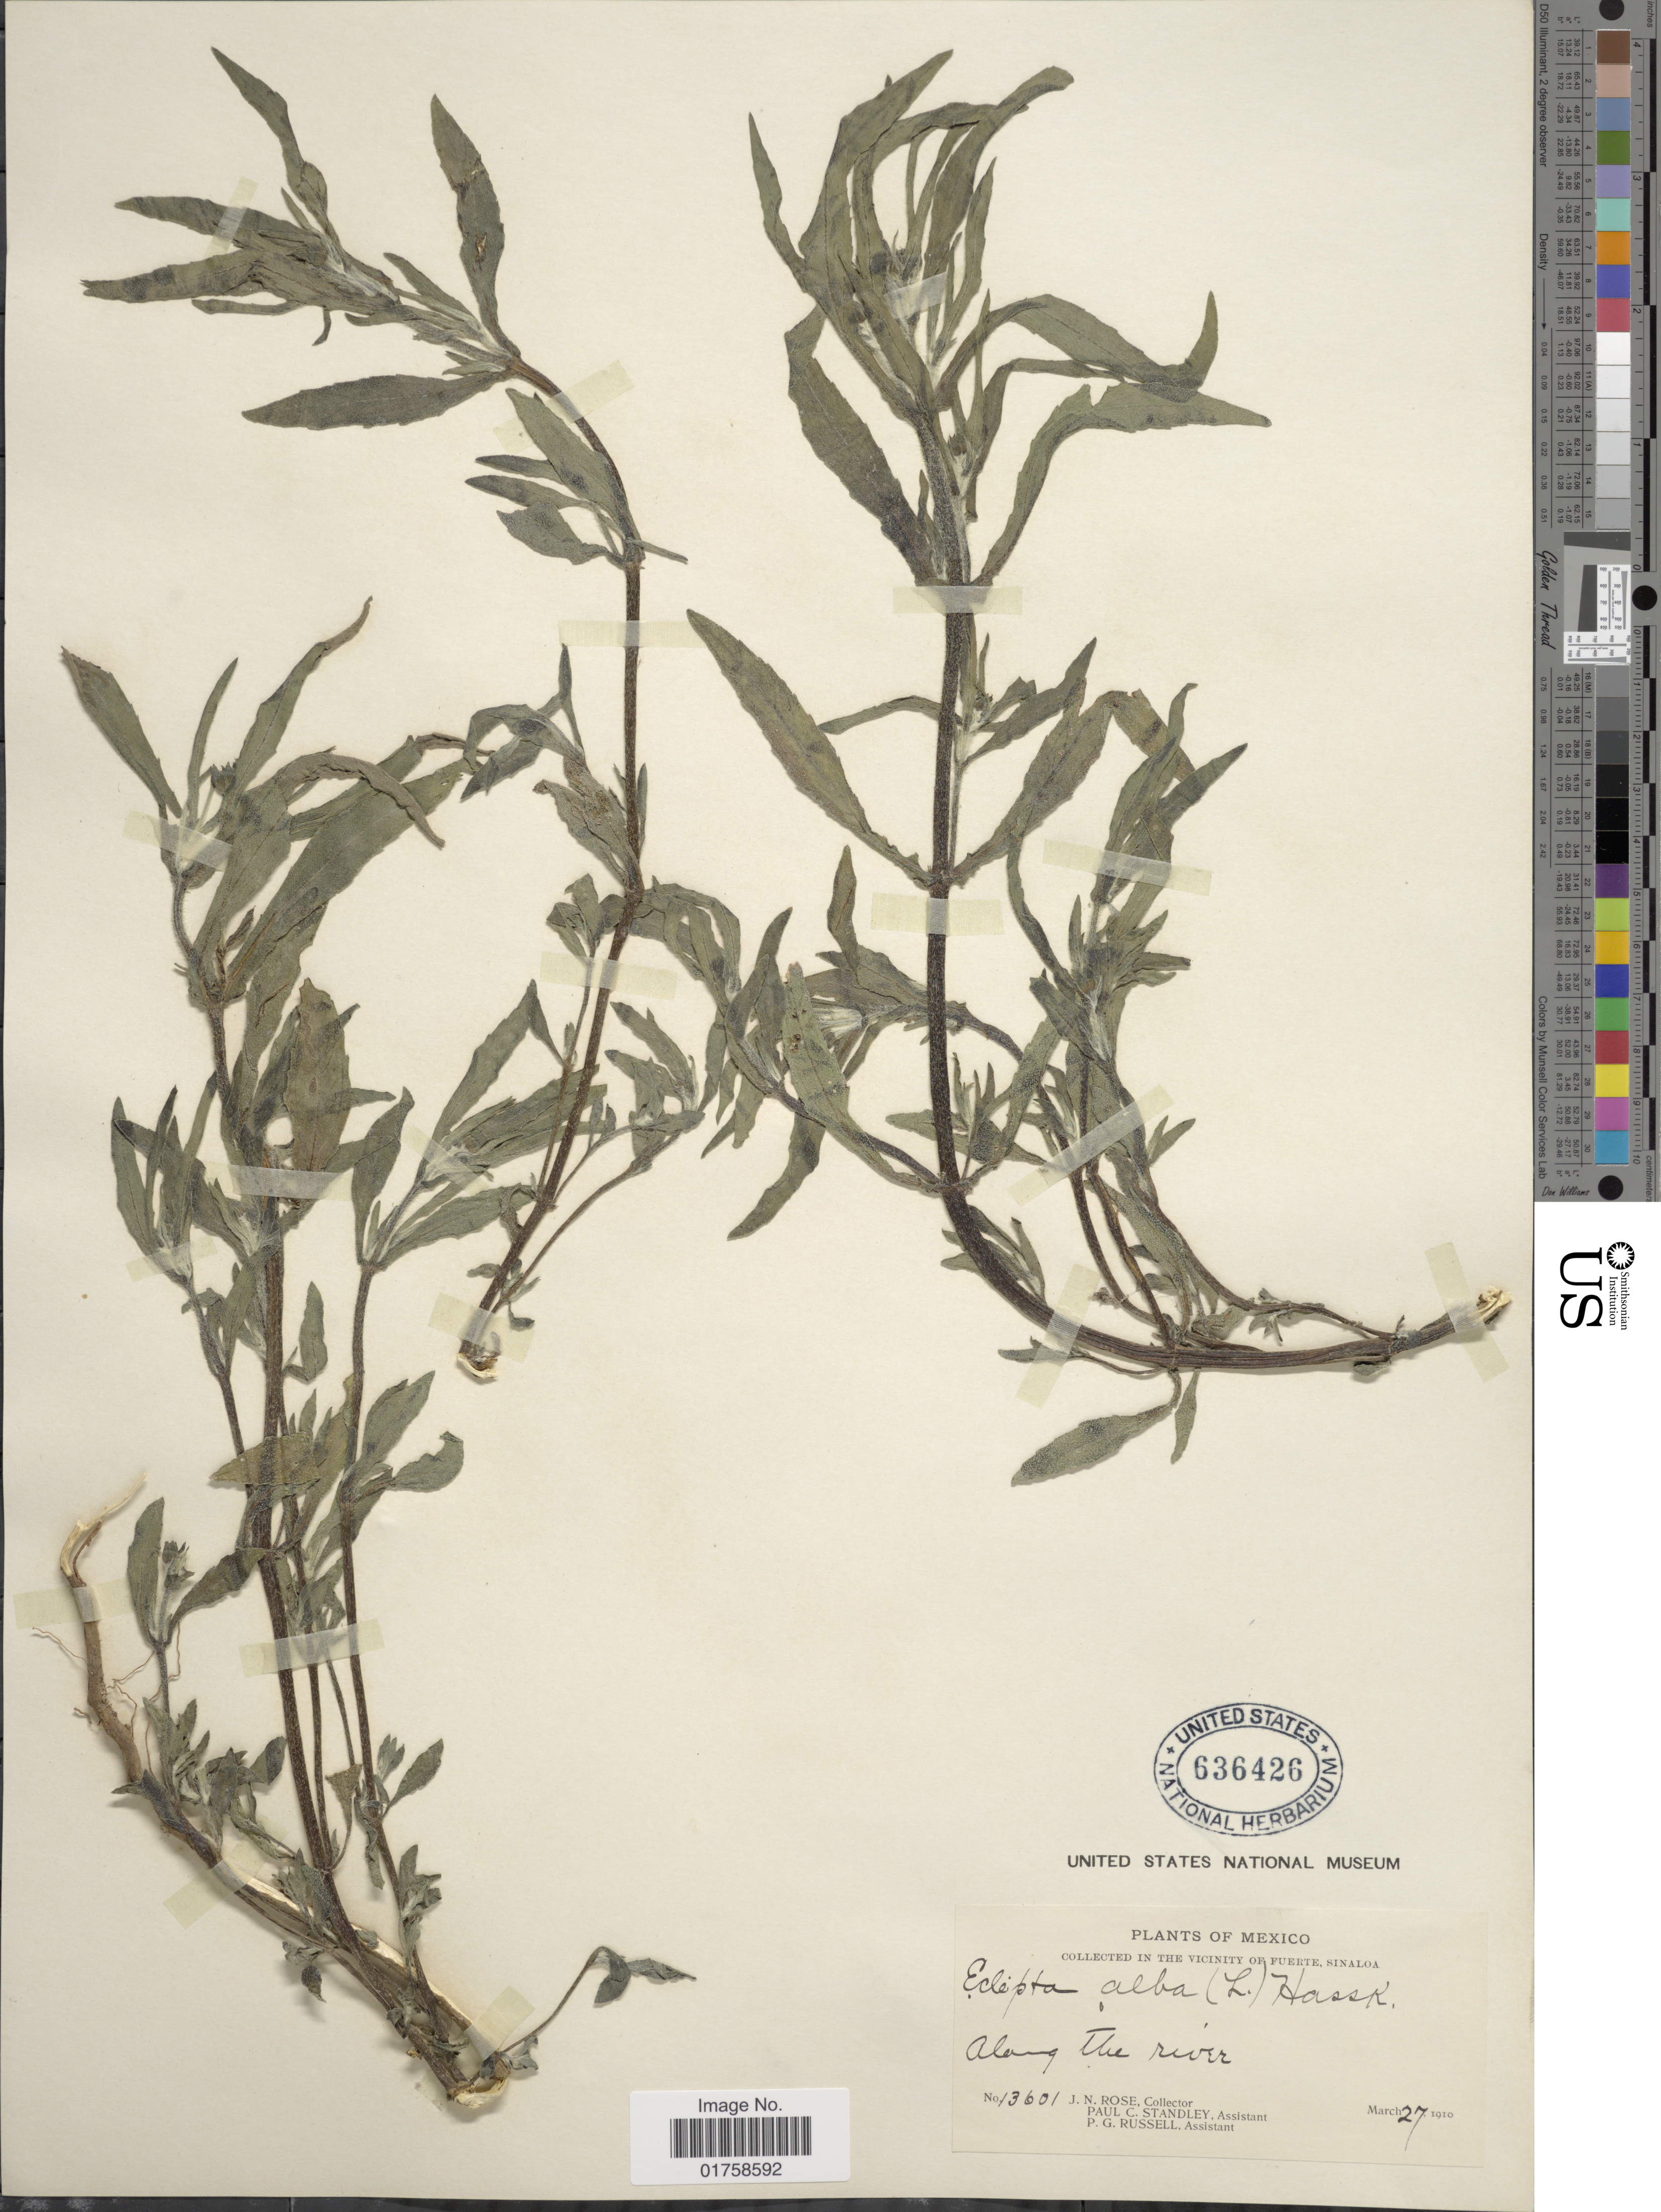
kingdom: Plantae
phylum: Tracheophyta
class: Magnoliopsida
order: Asterales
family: Asteraceae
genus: Eclipta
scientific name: Eclipta alba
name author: (L.) Hassk.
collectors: J. N. Rose, P. C. Standley & P. G. Russell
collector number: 13601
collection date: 1910-03-27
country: Mexico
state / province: Sinaloa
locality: Mexico. In the vicinity of Fuerte, Sinaloa, Along the river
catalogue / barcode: US 636426